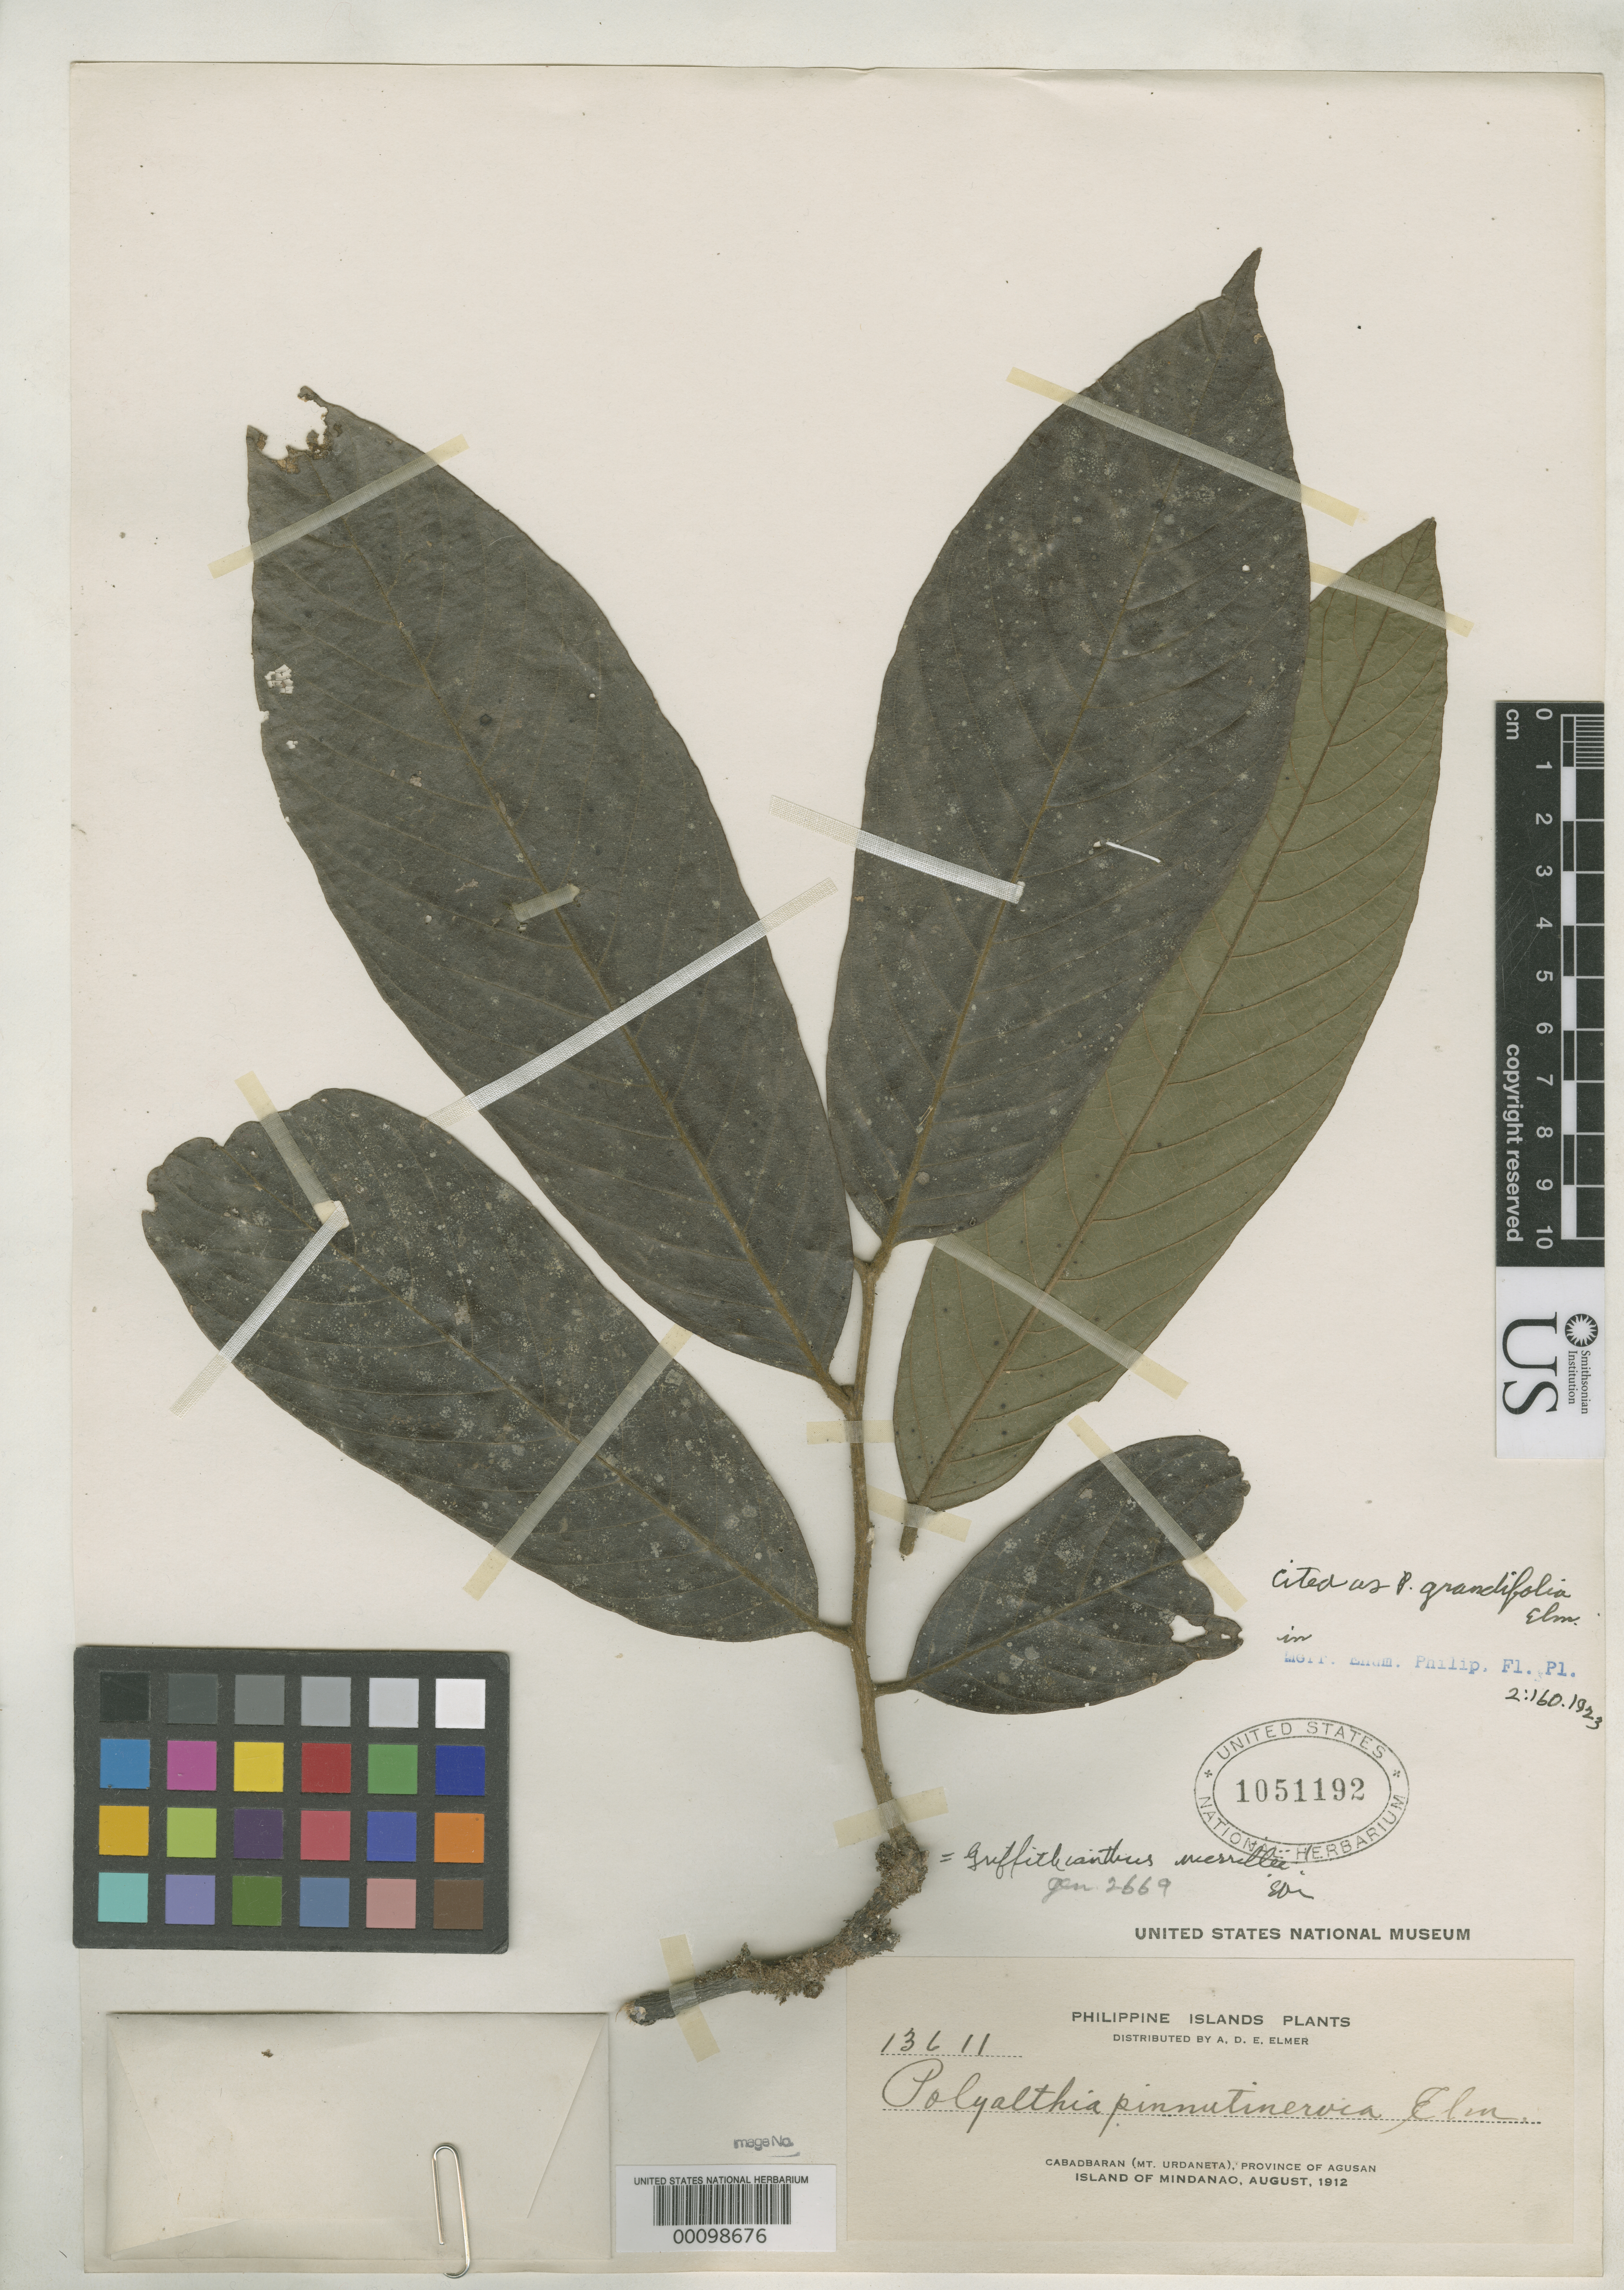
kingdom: Plantae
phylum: Tracheophyta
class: Magnoliopsida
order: Magnoliales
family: Annonaceae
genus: Polyalthia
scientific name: Polyalthia pinnatinervia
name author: Elmer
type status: Isotype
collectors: A. D. E. Elmer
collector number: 13611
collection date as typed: Aug 1912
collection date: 1912-08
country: Philippines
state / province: Caraga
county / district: Agusan del Norte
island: Mindanao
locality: Cabadbaran (Mt. Urdaneta), Province of Agusan, Island of Mindanao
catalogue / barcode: US 1051192